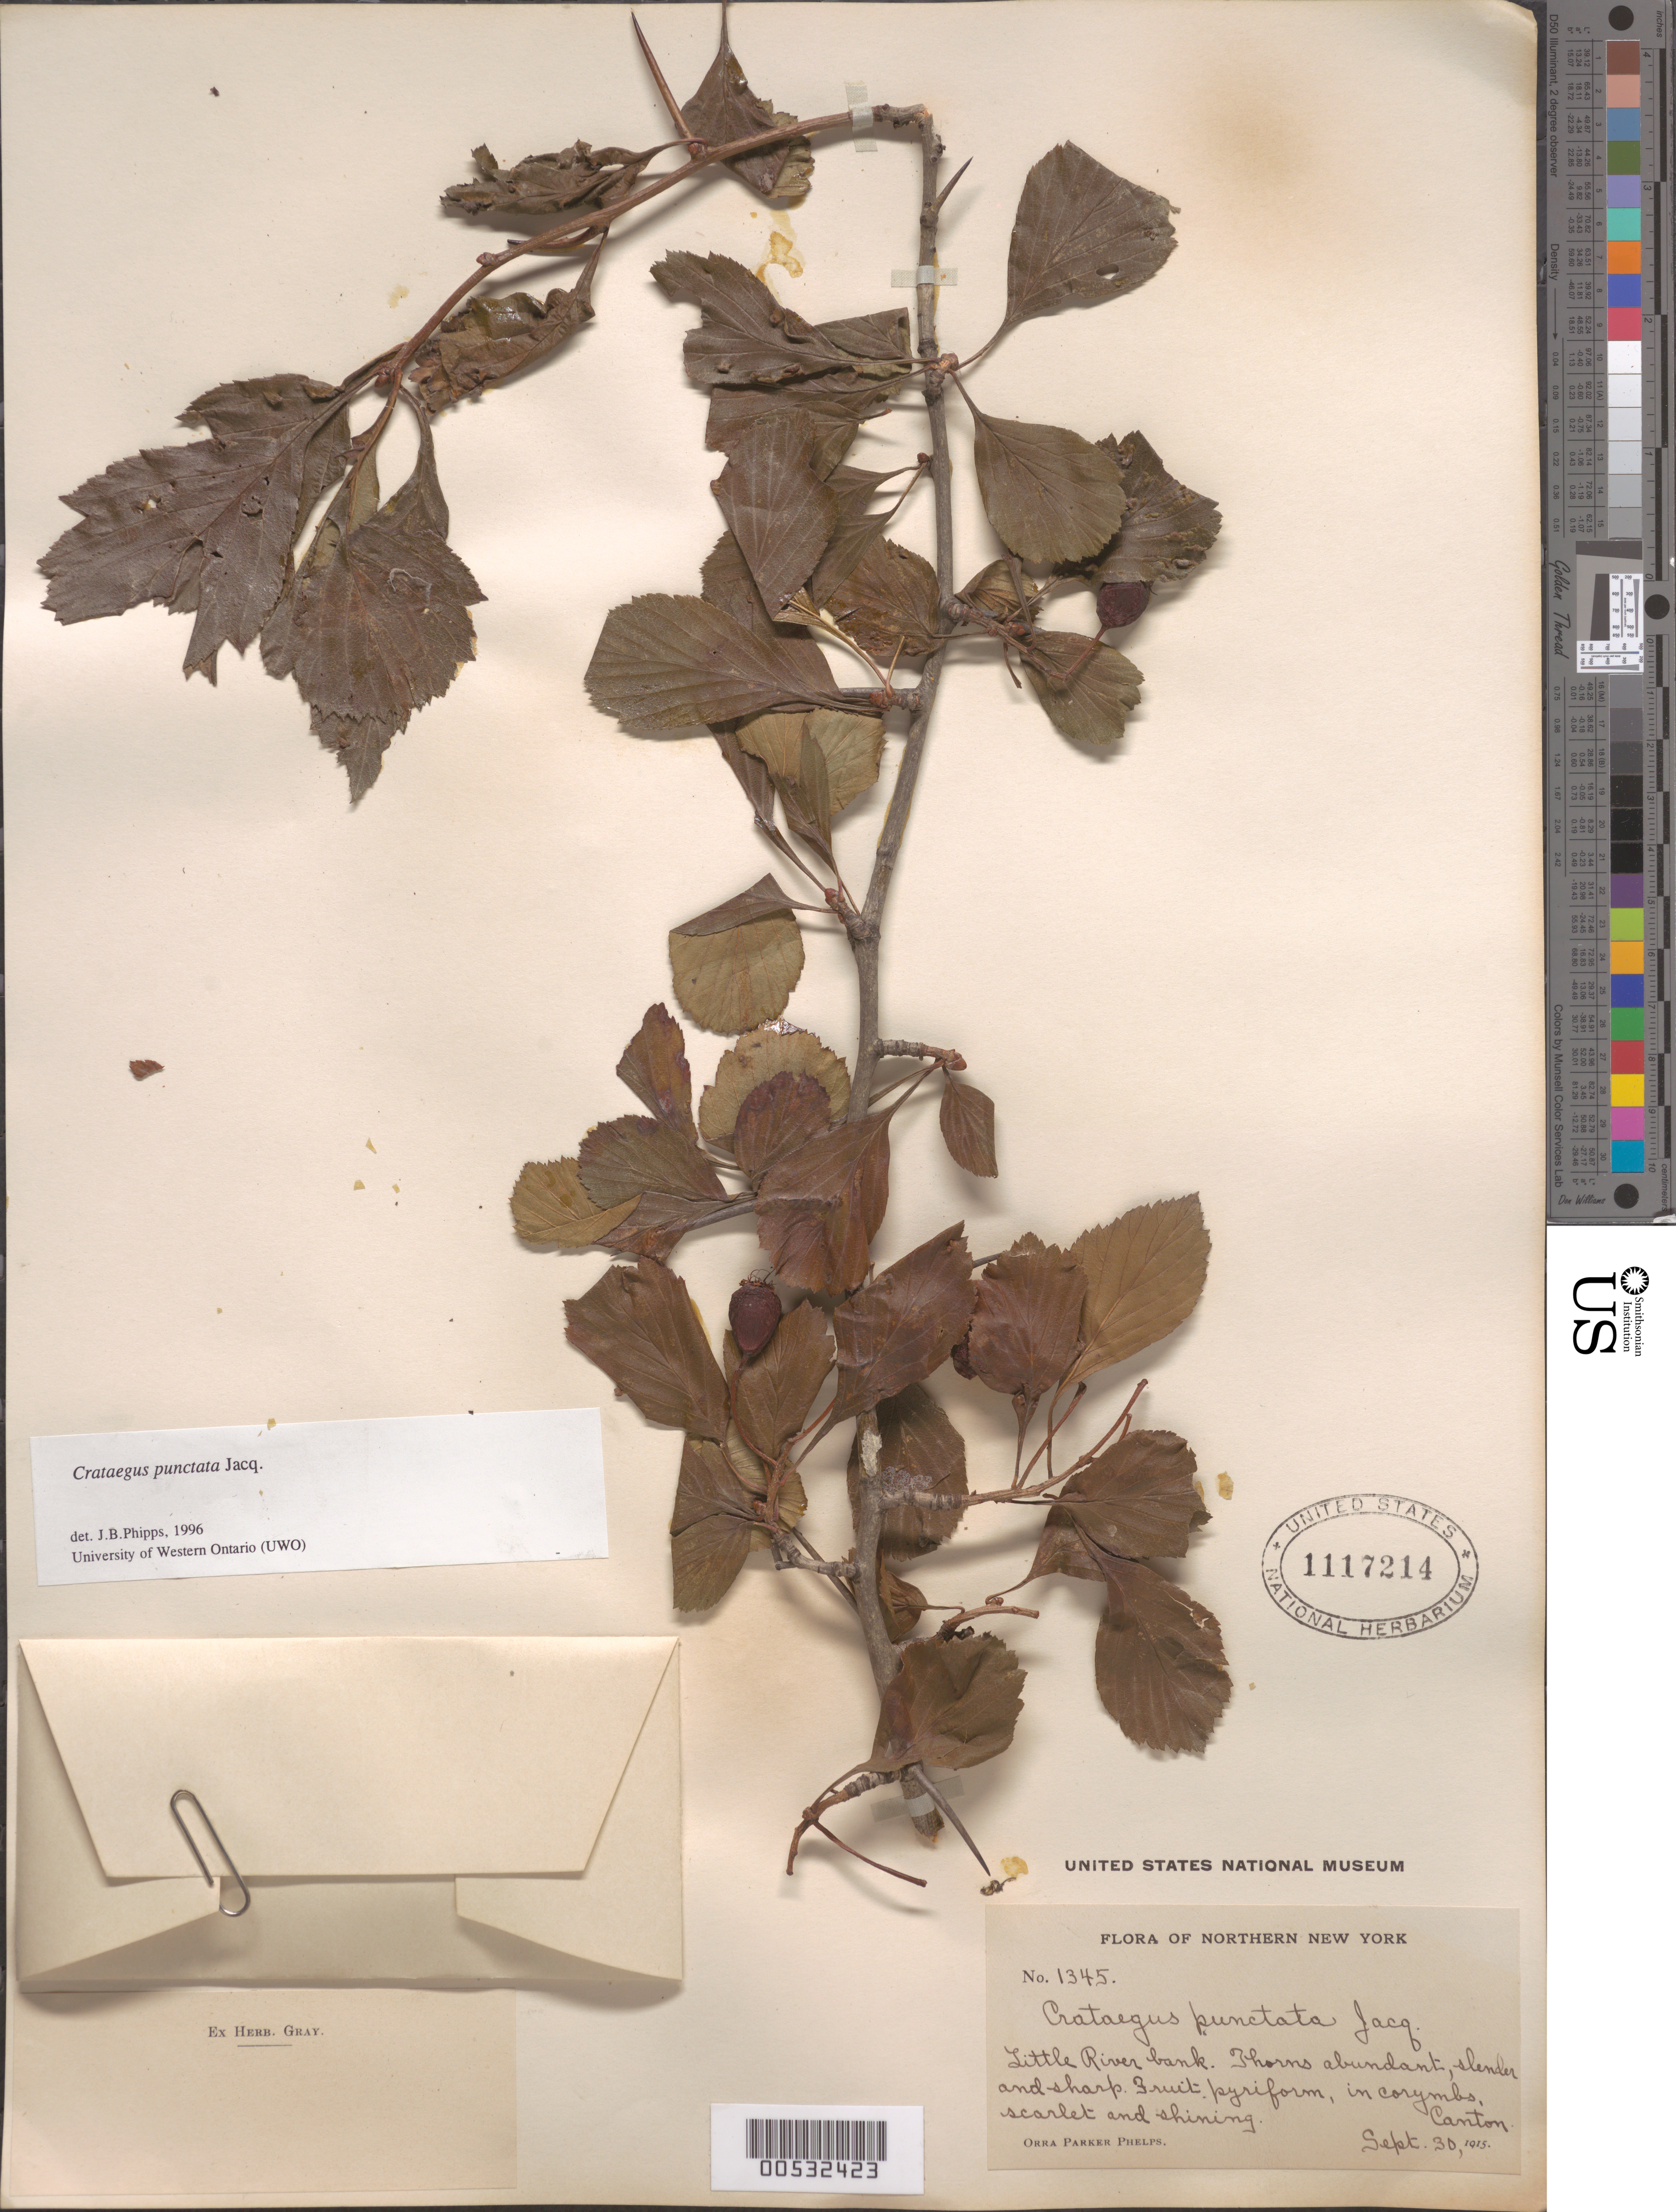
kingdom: Plantae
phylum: Tracheophyta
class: Magnoliopsida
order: Rosales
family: Rosaceae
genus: Crataegus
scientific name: Crataegus punctata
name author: Jacq.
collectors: O. P. Phelps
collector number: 1345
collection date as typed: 30 Sep 1915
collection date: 1915-09-30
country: United States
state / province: New York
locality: Canton, bank of Little River, Northern New York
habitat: River's bank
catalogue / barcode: US 1117214